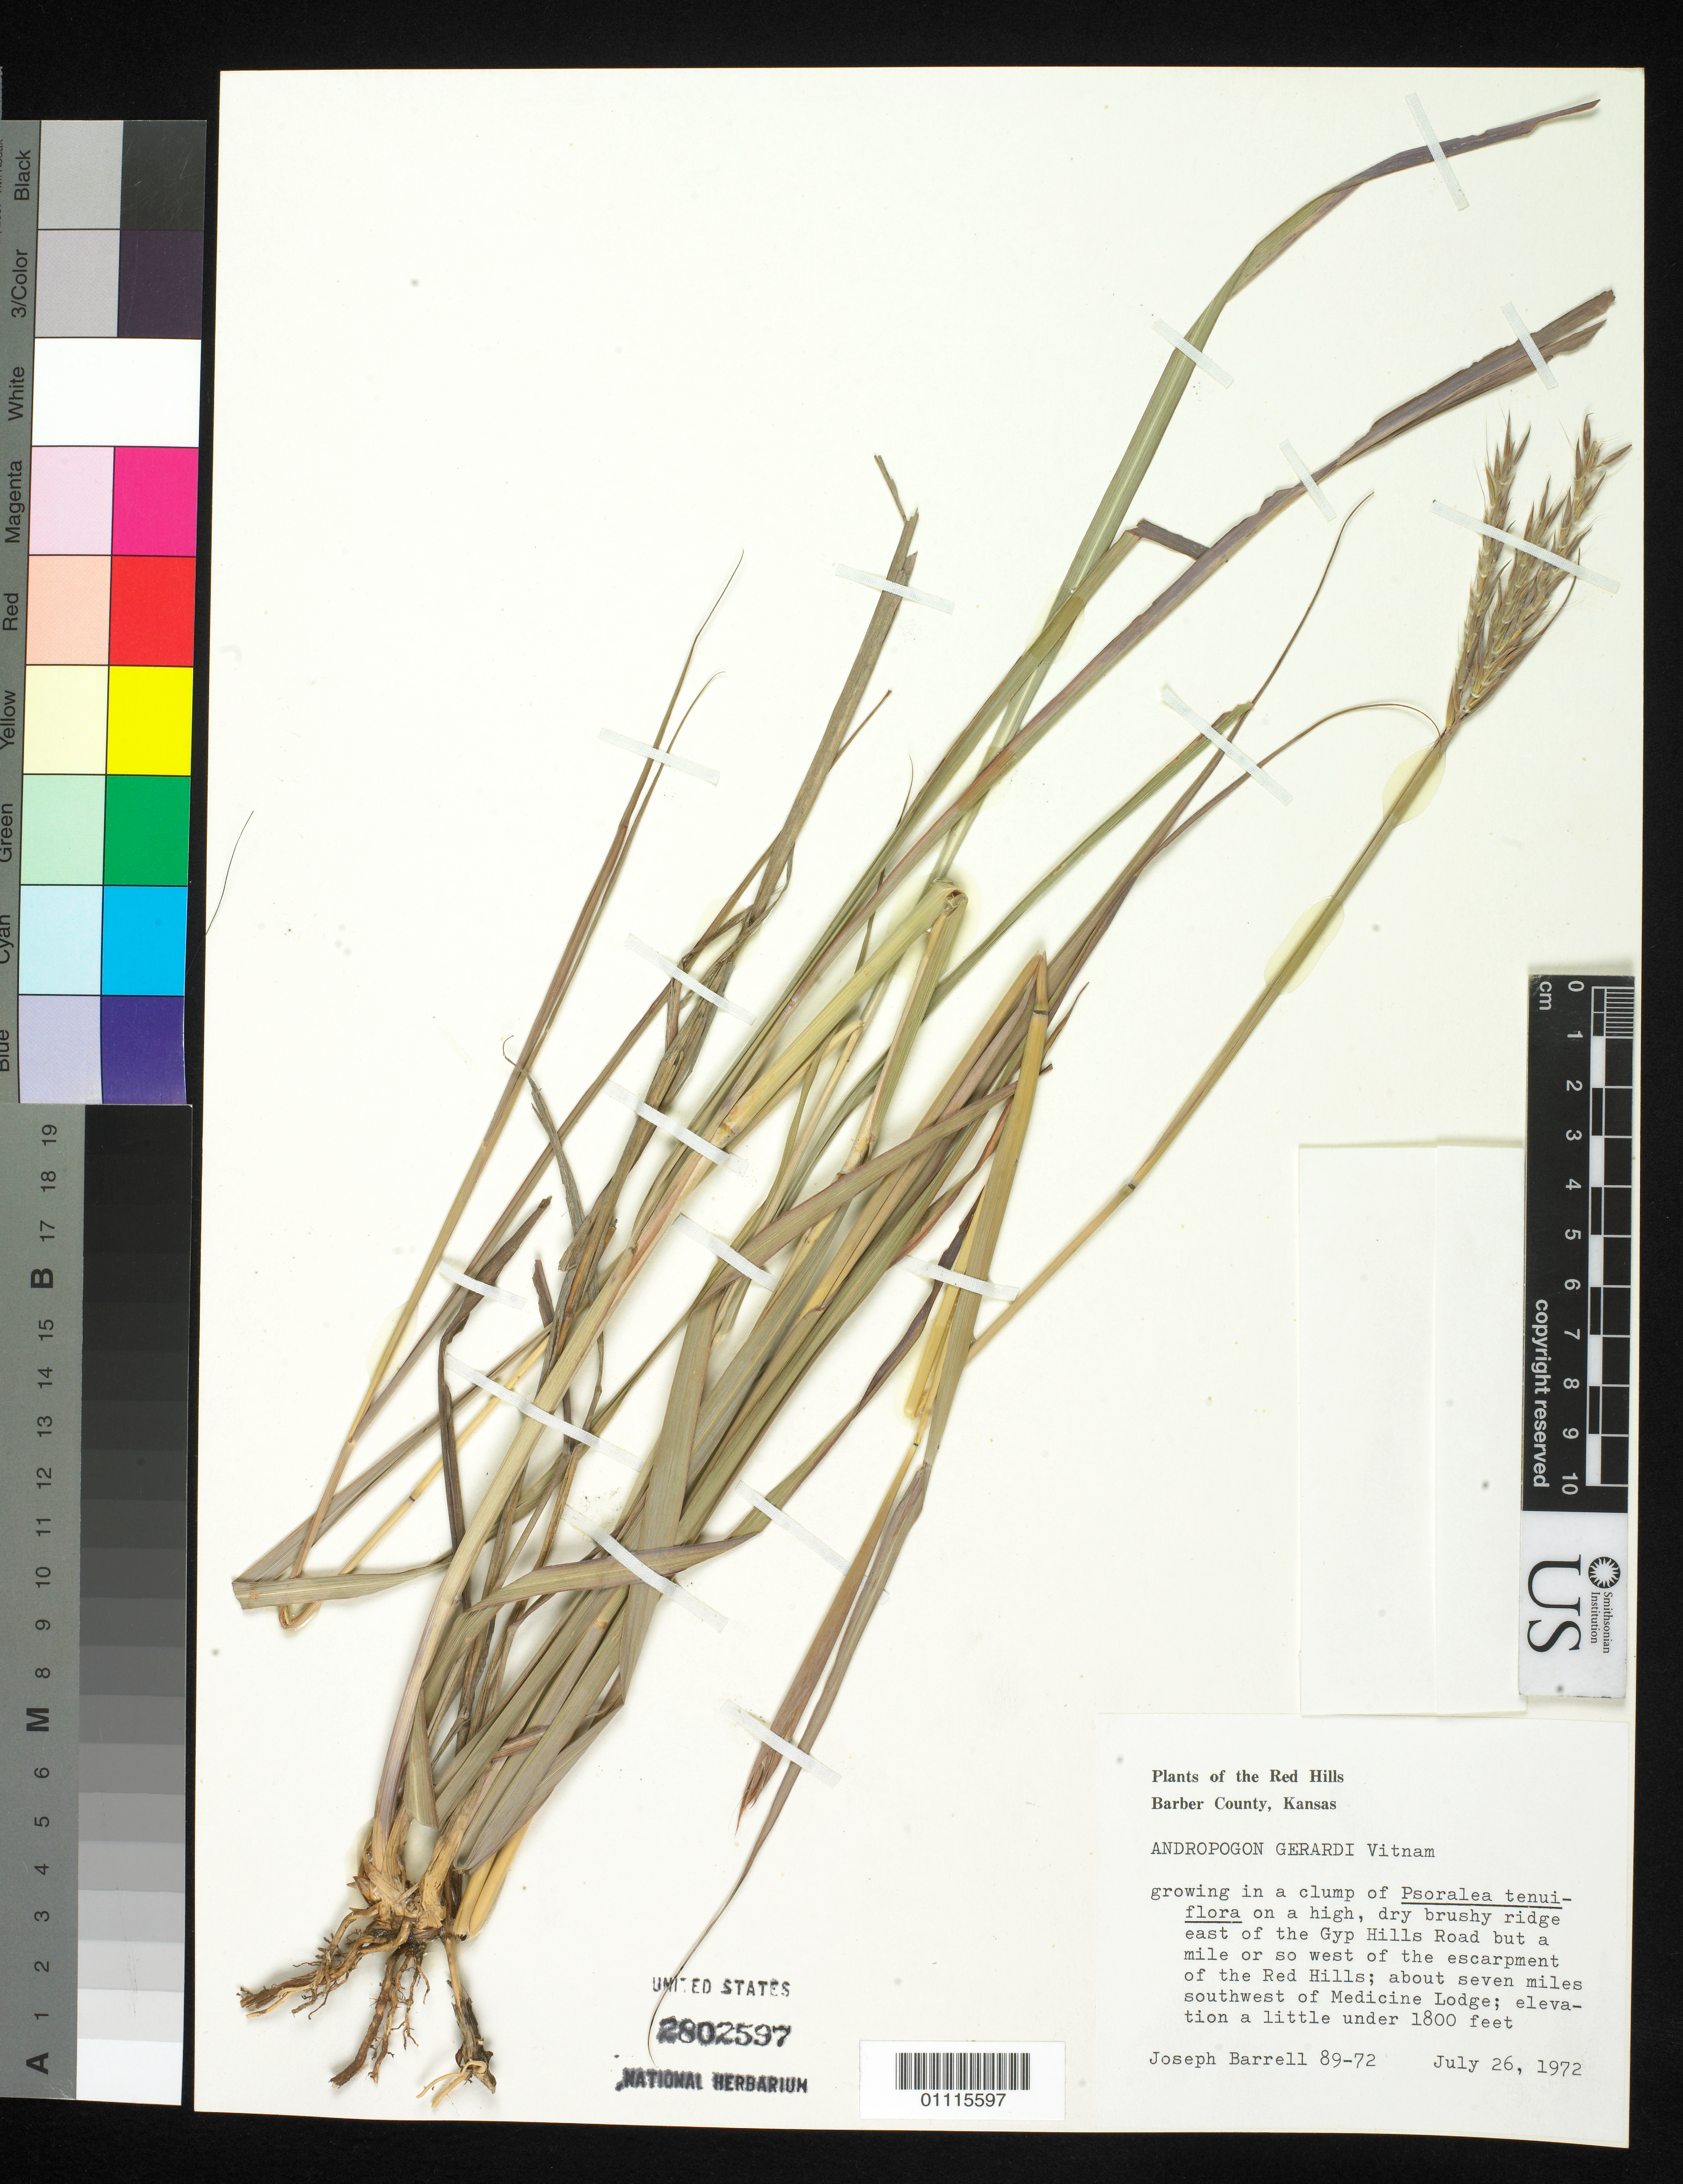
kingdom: Plantae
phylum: Tracheophyta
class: Liliopsida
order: Poales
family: Poaceae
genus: Andropogon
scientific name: Andropogon gerardii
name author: Vitman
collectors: J. Barrell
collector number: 89-72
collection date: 1972-07-26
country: United States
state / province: Kansas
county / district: Barber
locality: E of the Gyp Hills Road but 1 mi. or so W of the escarpment of the Red Hills; about 7 mi. SW of Medicine Lodge.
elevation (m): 549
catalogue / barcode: US 2802597